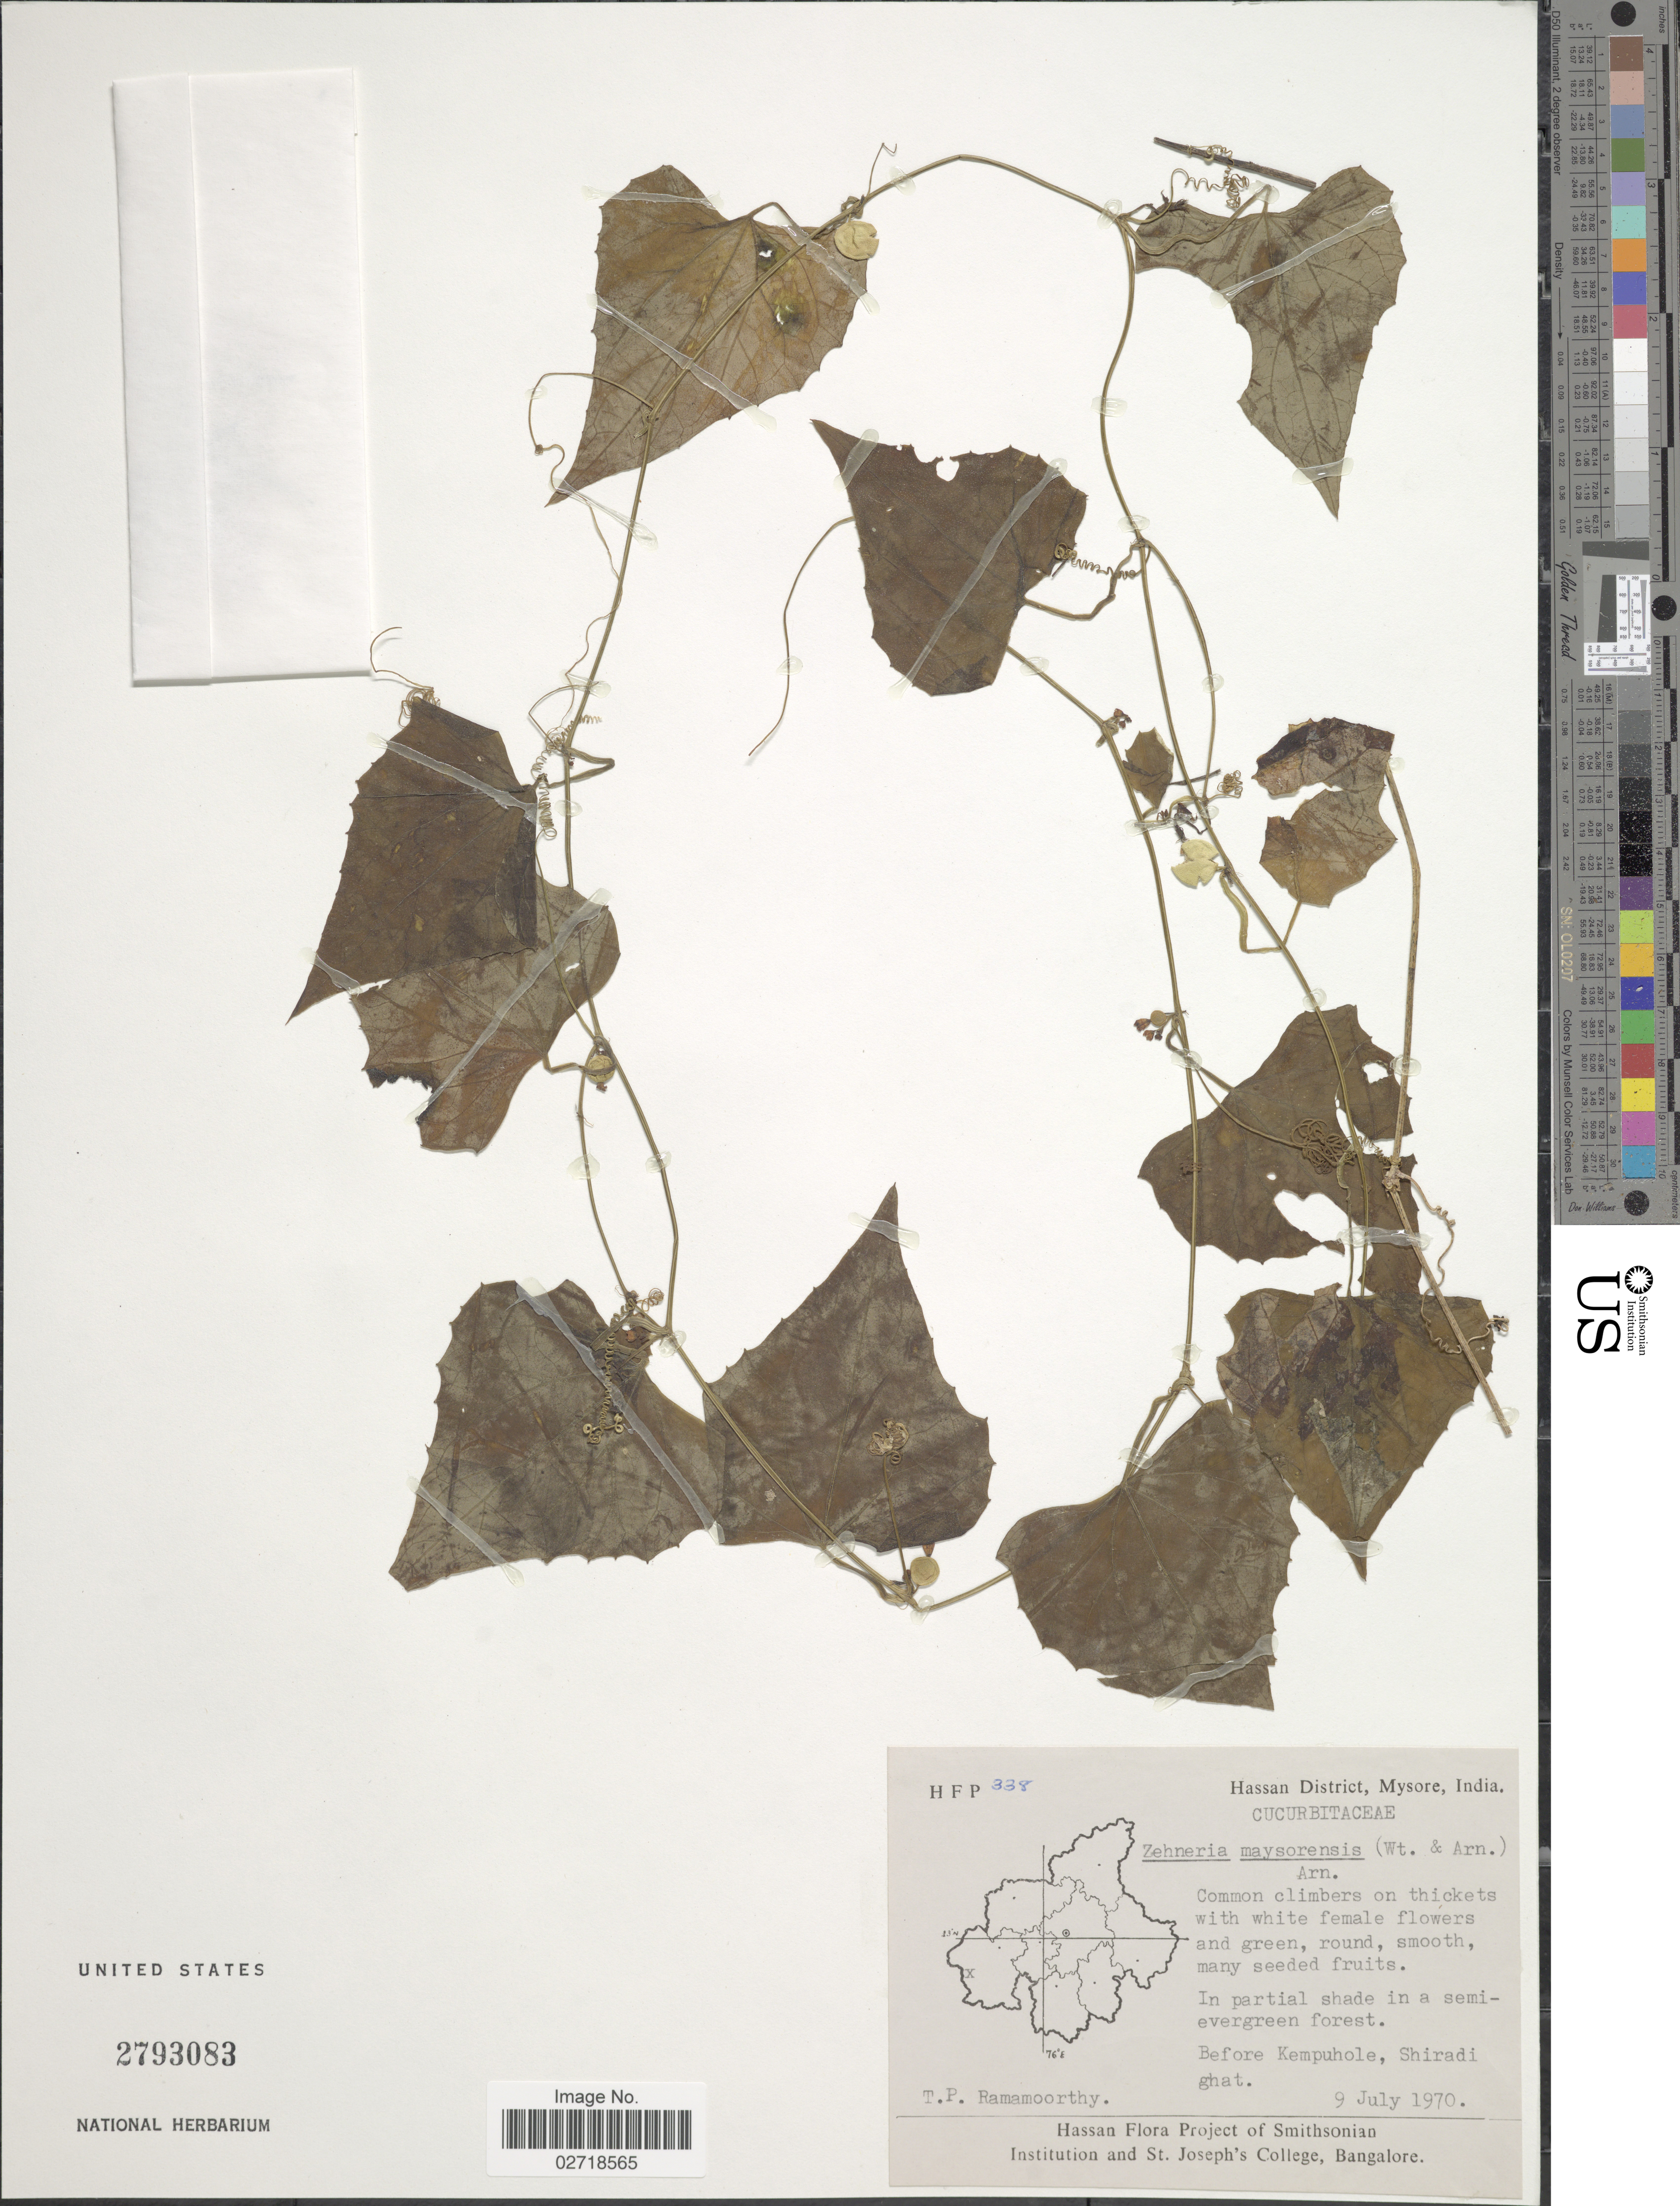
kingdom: Plantae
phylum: Tracheophyta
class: Magnoliopsida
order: Cucurbitales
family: Cucurbitaceae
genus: Zehneria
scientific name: Zehneria maysorensis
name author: (Wight & Arn.) Arn.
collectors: T. P. Ramamoorthy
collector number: HFP 338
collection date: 1970-07-09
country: India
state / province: Karnataka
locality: Hassan District, Mysore, India, Before Kempuhole, Shiradi ghat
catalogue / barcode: US 2793083